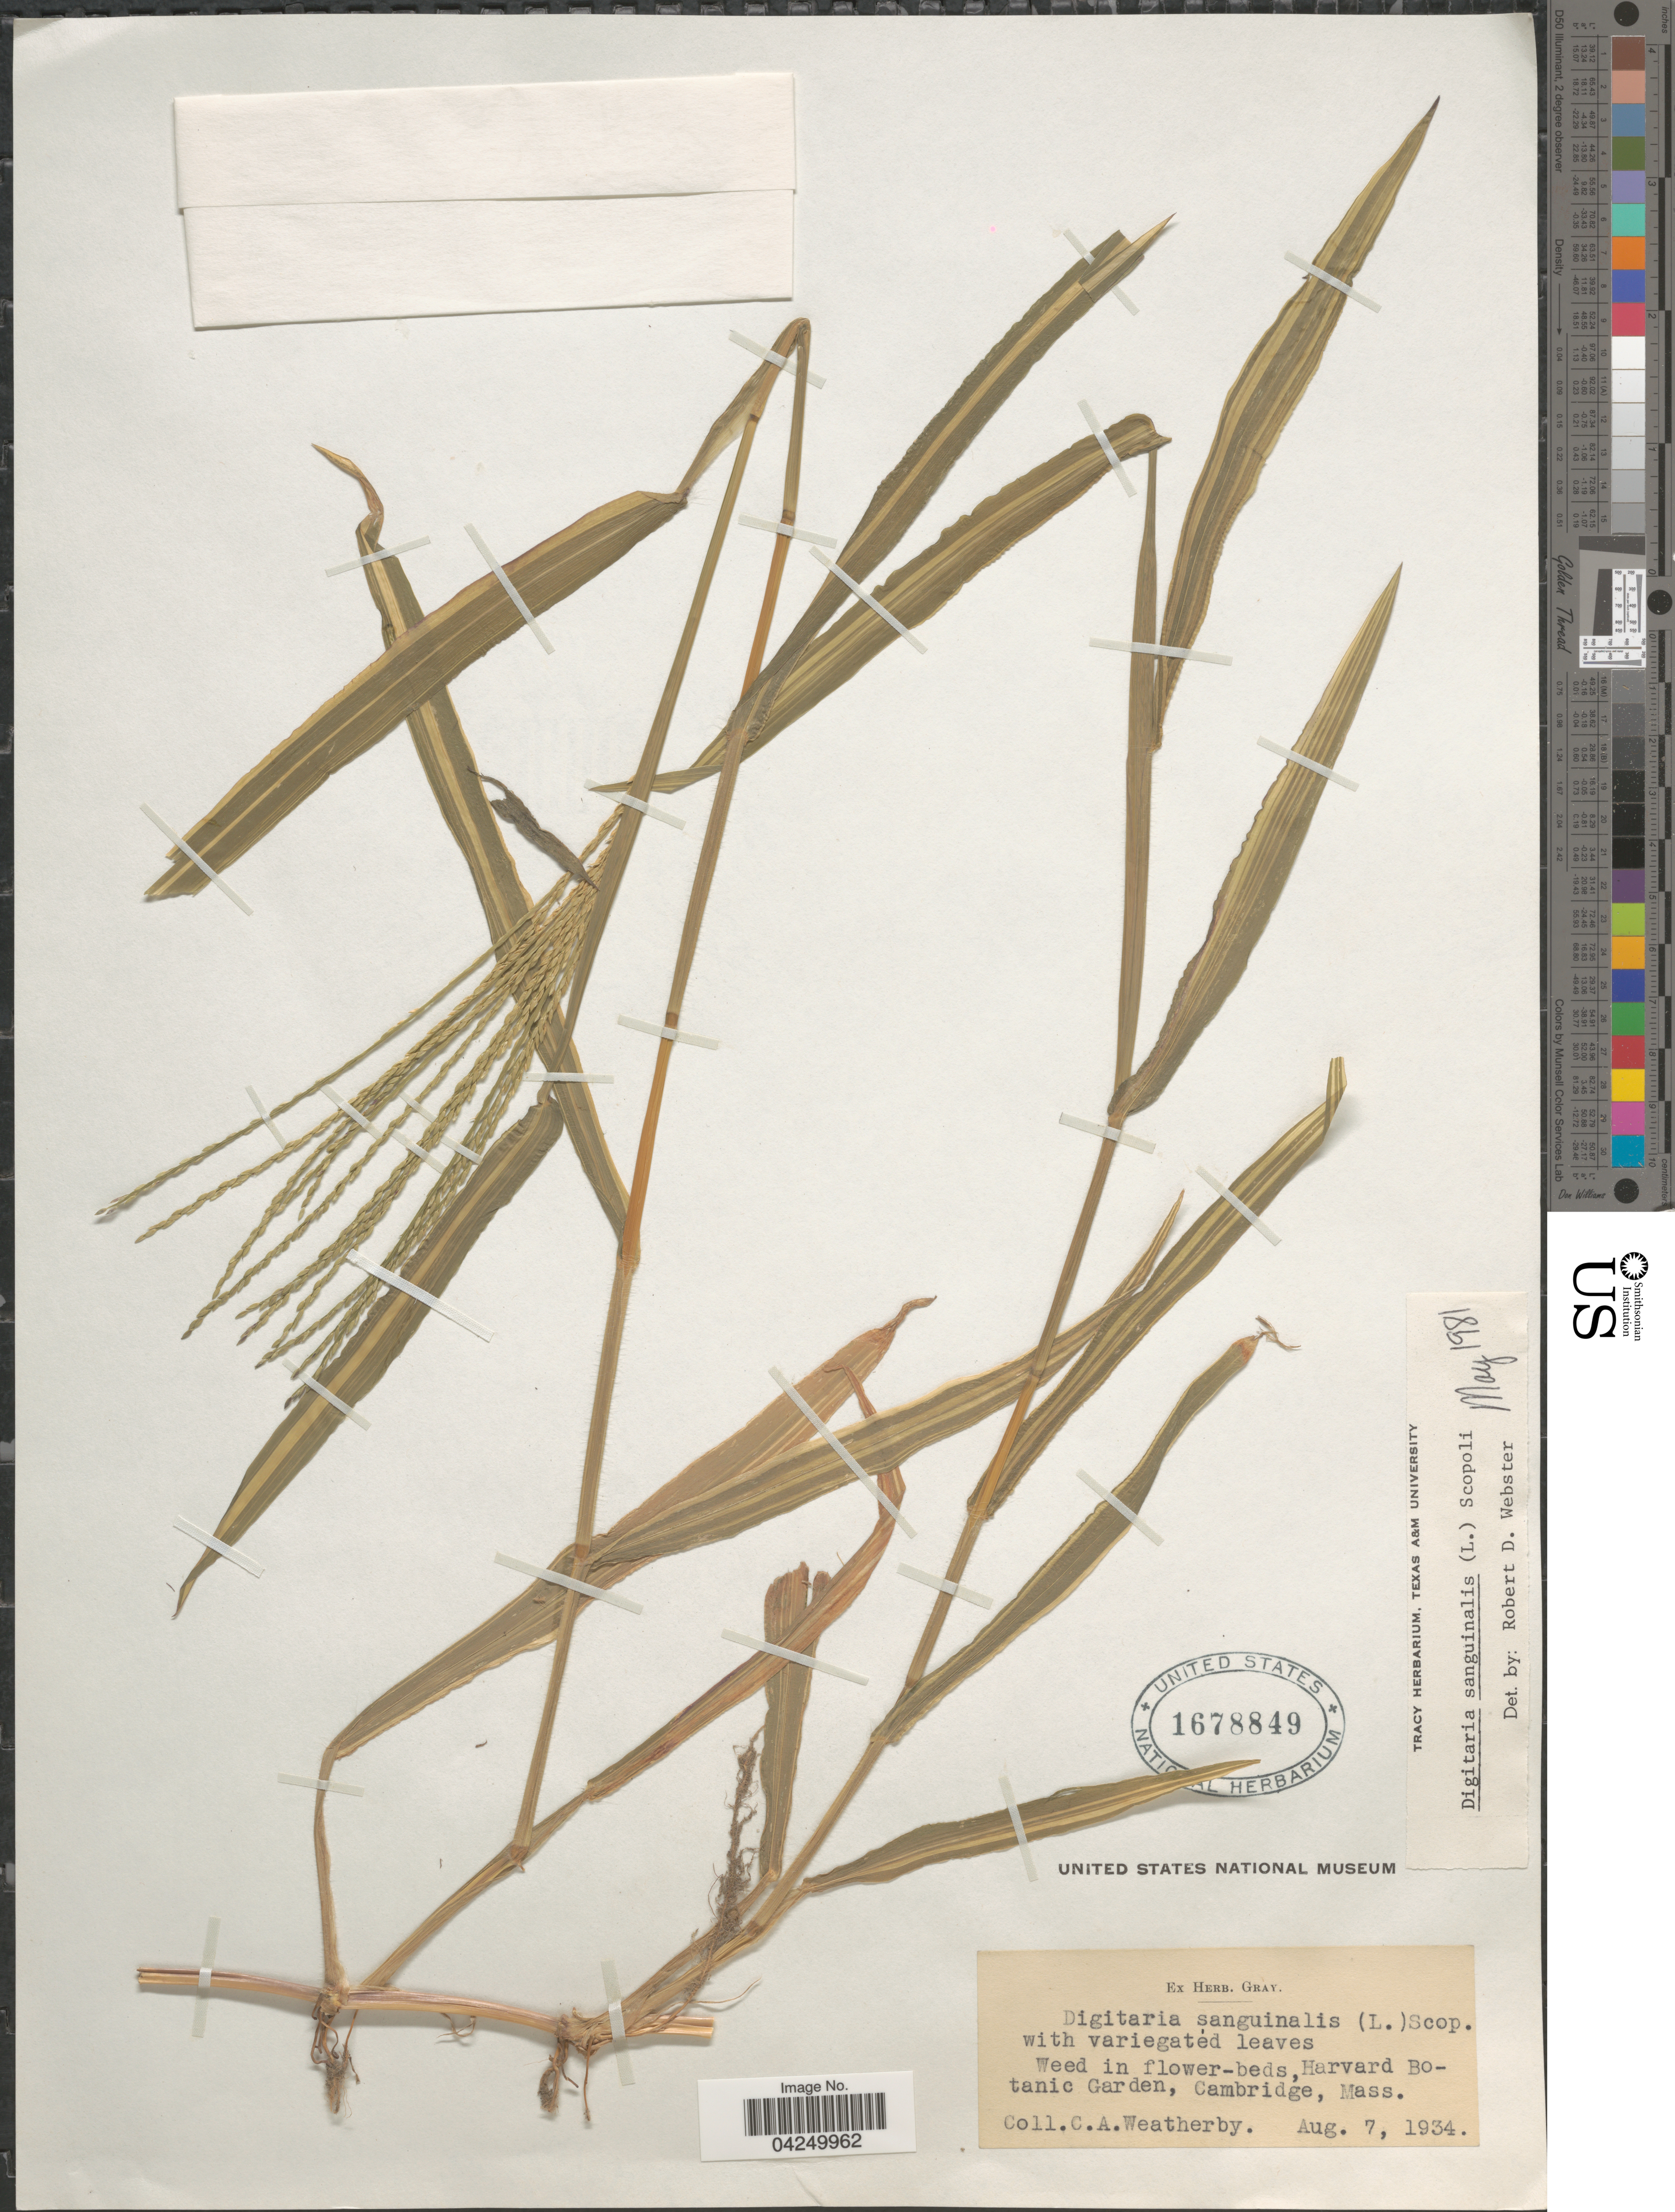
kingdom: Plantae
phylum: Tracheophyta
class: Liliopsida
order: Poales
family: Poaceae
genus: Digitaria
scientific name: Digitaria sanguinalis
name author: (L.) Scop.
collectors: C. A. Weatherby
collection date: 1934-08-07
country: United States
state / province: Massachusetts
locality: Harvard Botanic Garden, Cambridge.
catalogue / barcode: US 1678849